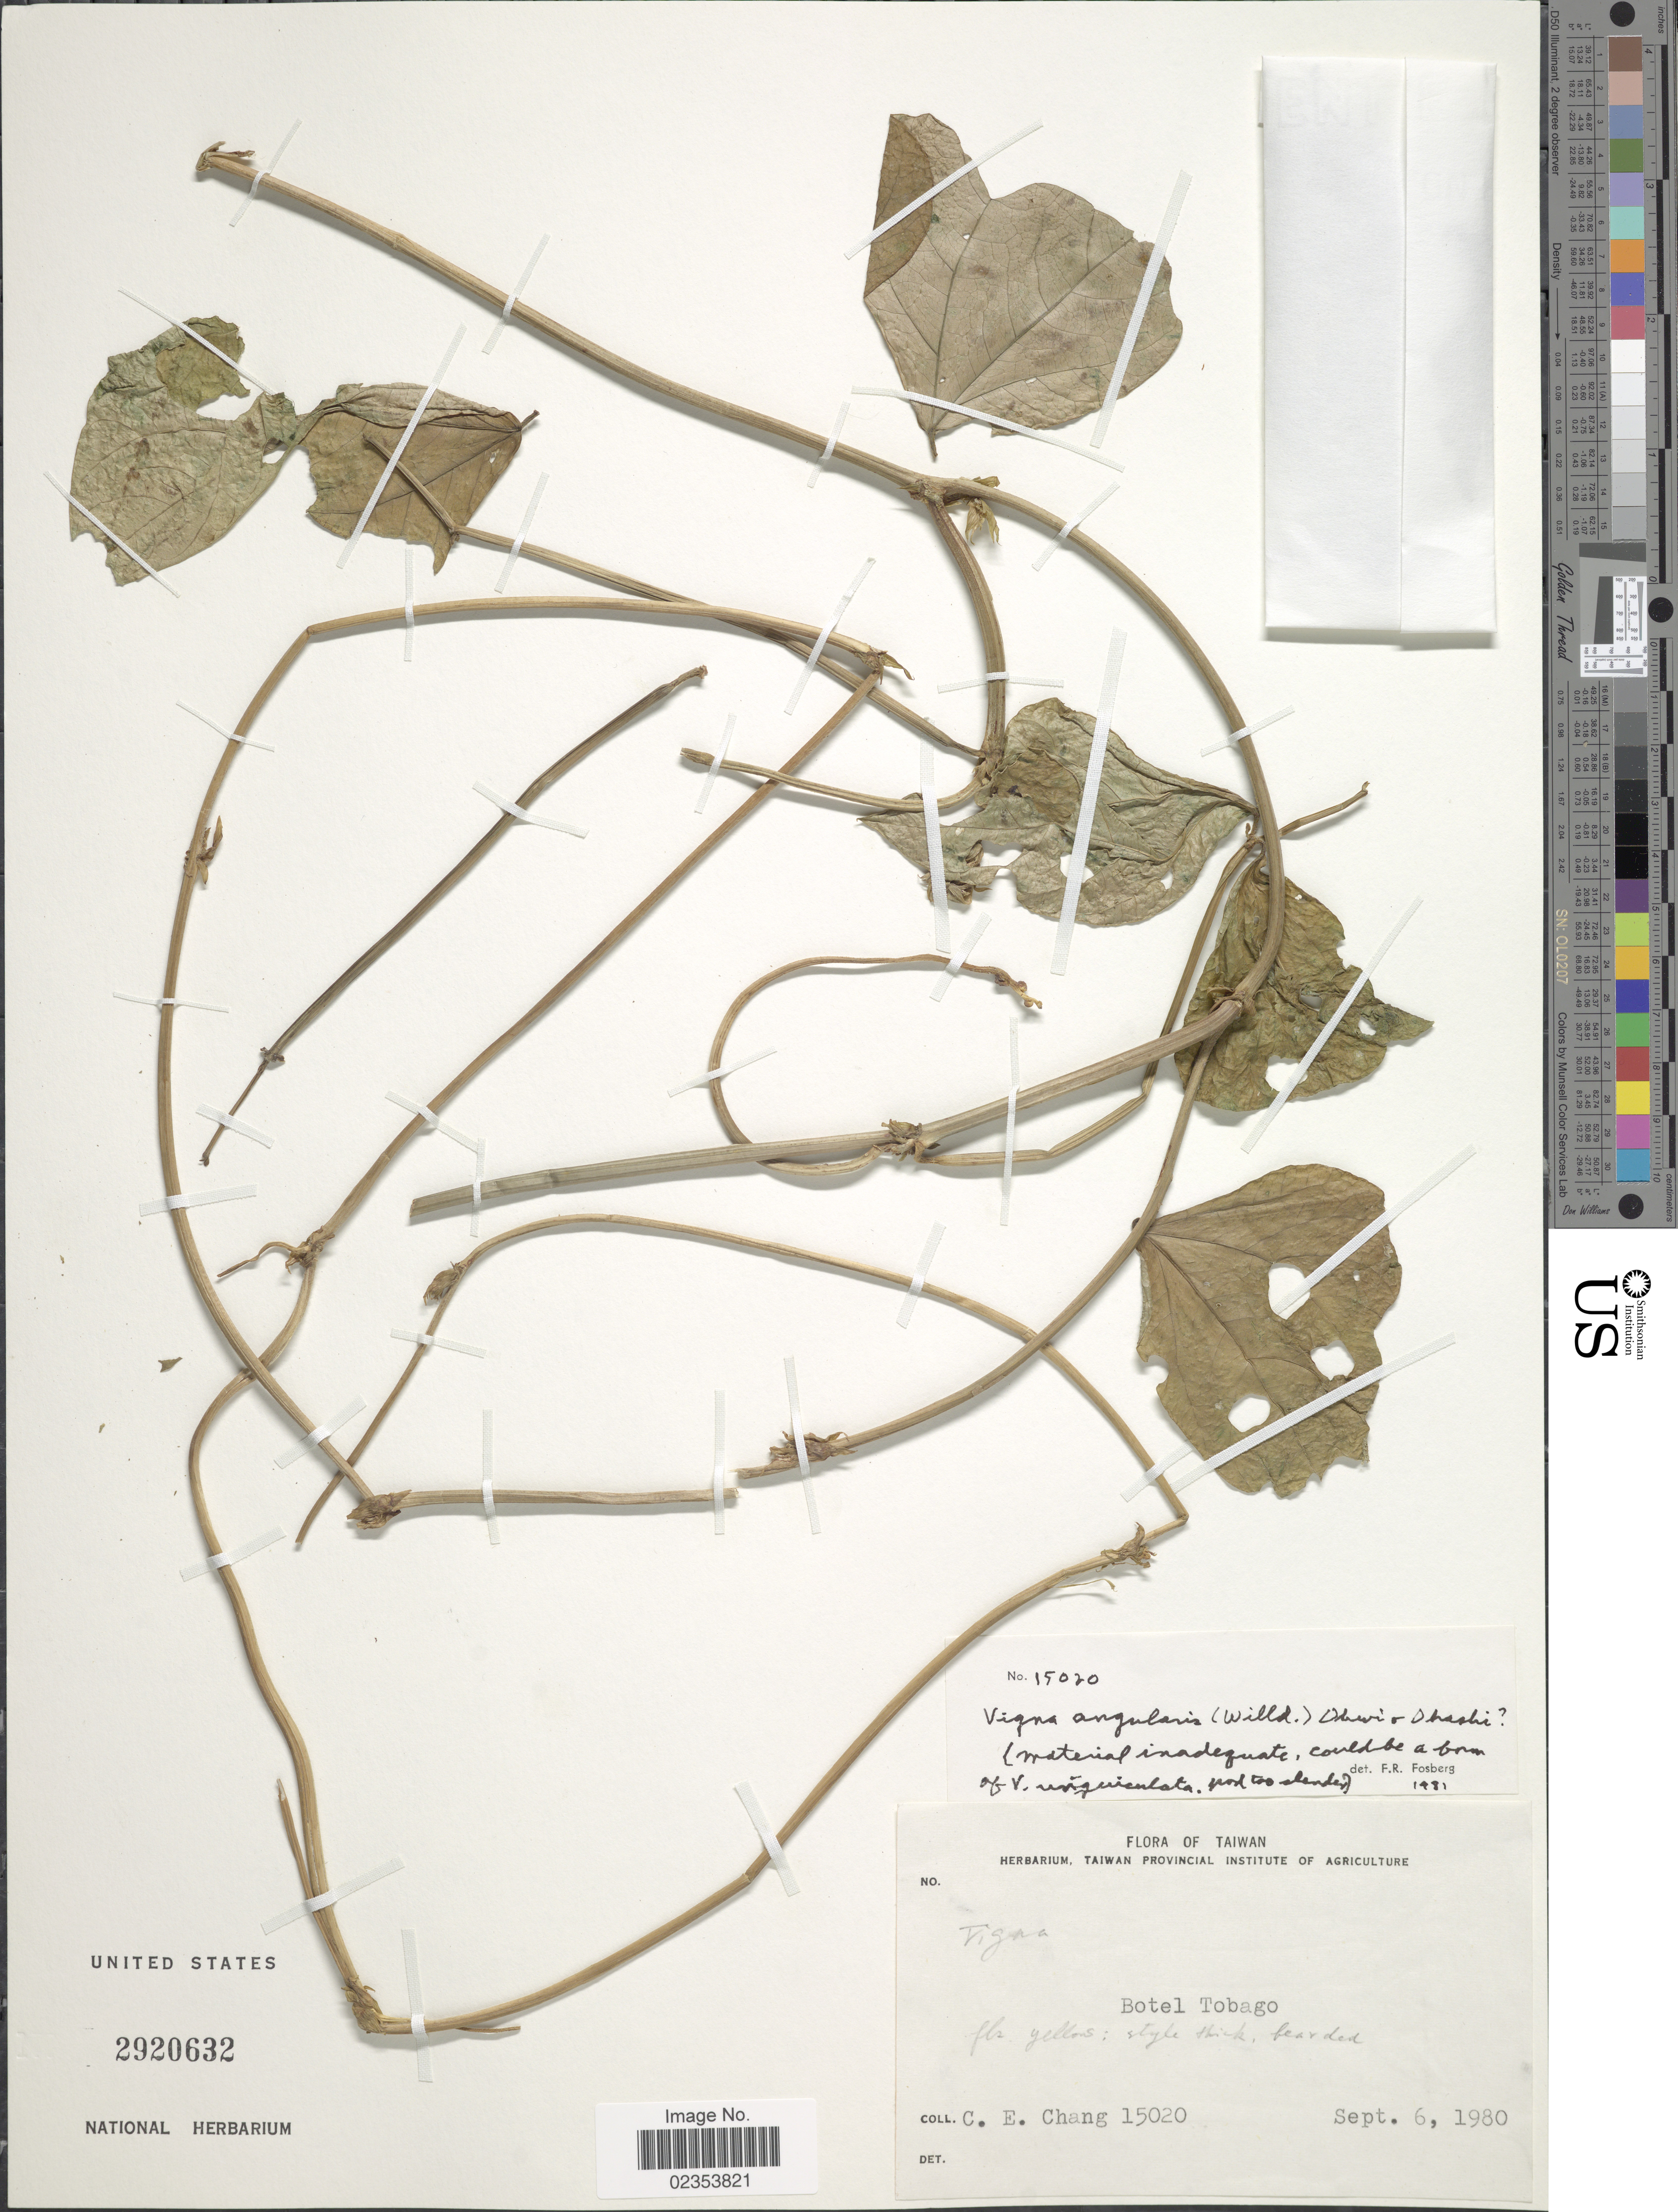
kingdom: Plantae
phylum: Tracheophyta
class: Magnoliopsida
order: Fabales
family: Fabaceae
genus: Vigna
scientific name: Vigna angularis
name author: (Willd.) Ohwi & H. Ohashi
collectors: C. Chang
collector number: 15020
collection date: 1980-09-06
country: Taiwan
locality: Botel Tobago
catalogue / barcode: US 2920632